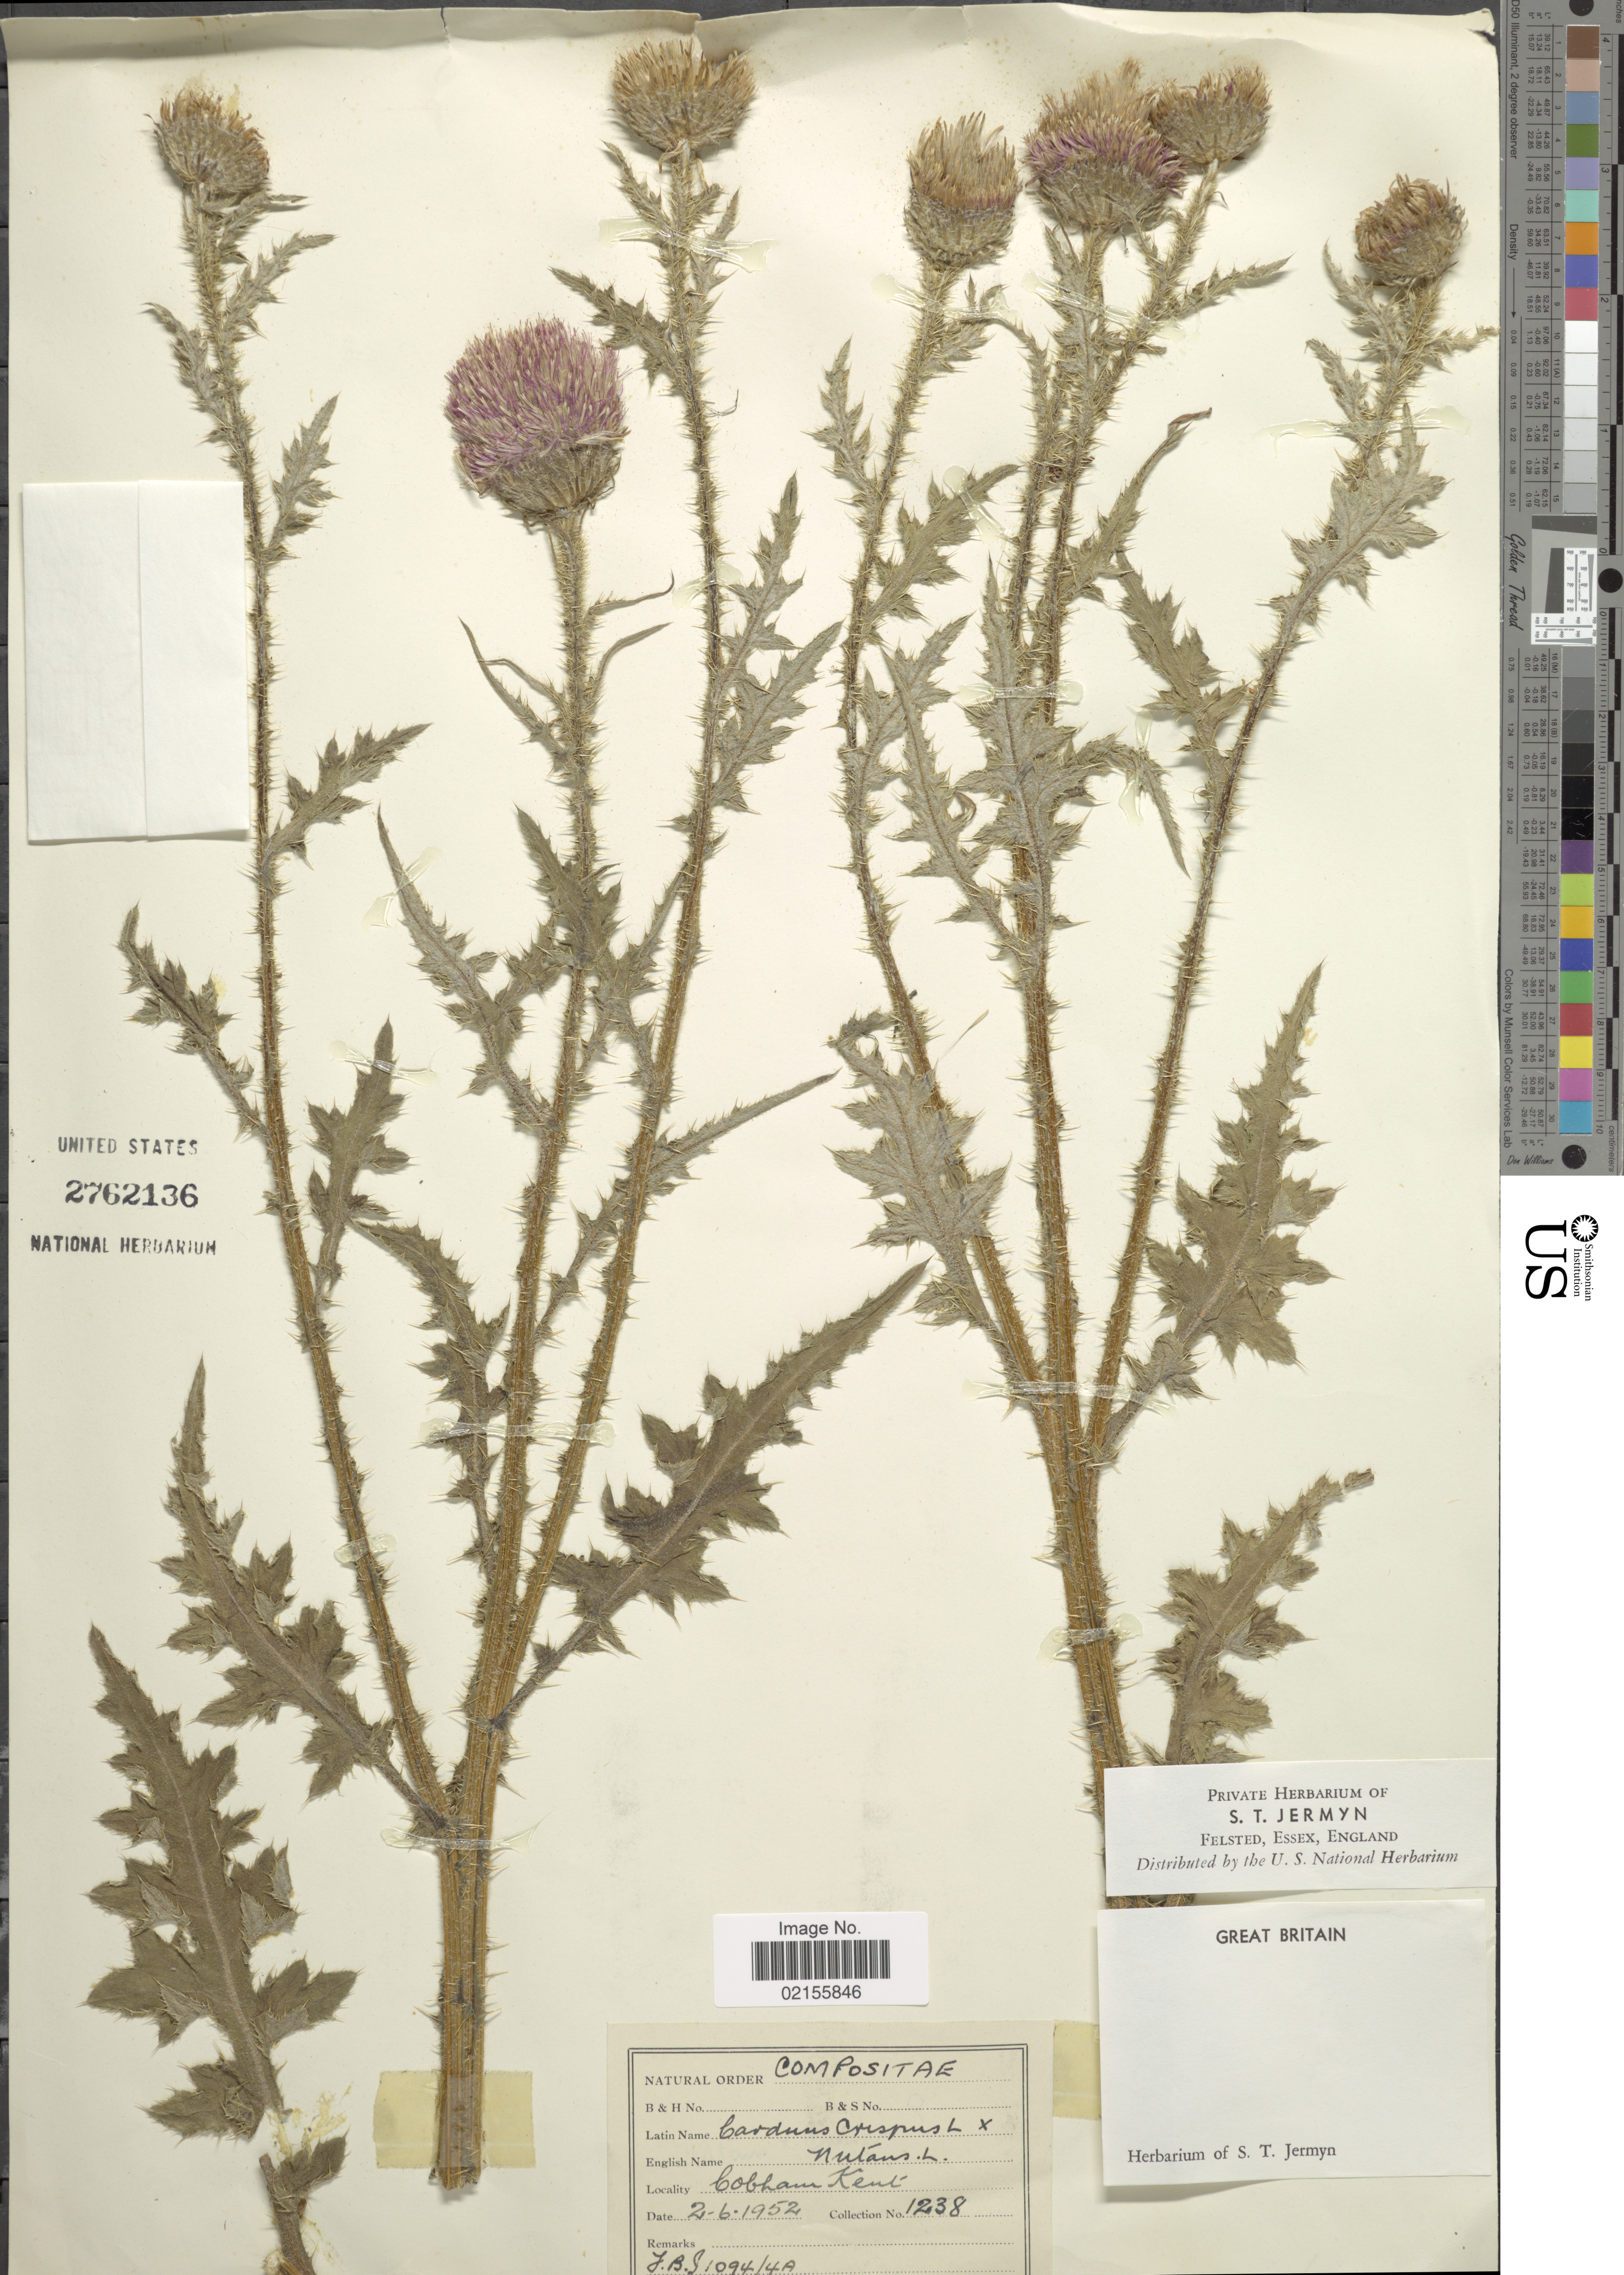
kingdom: Plantae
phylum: Tracheophyta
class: Magnoliopsida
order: Asterales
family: Asteraceae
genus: Carduus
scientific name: Carduus crispus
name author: L.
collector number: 1094/4A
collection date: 1952-06-02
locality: Gobham Kent [interpreted]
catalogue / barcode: US 2762136